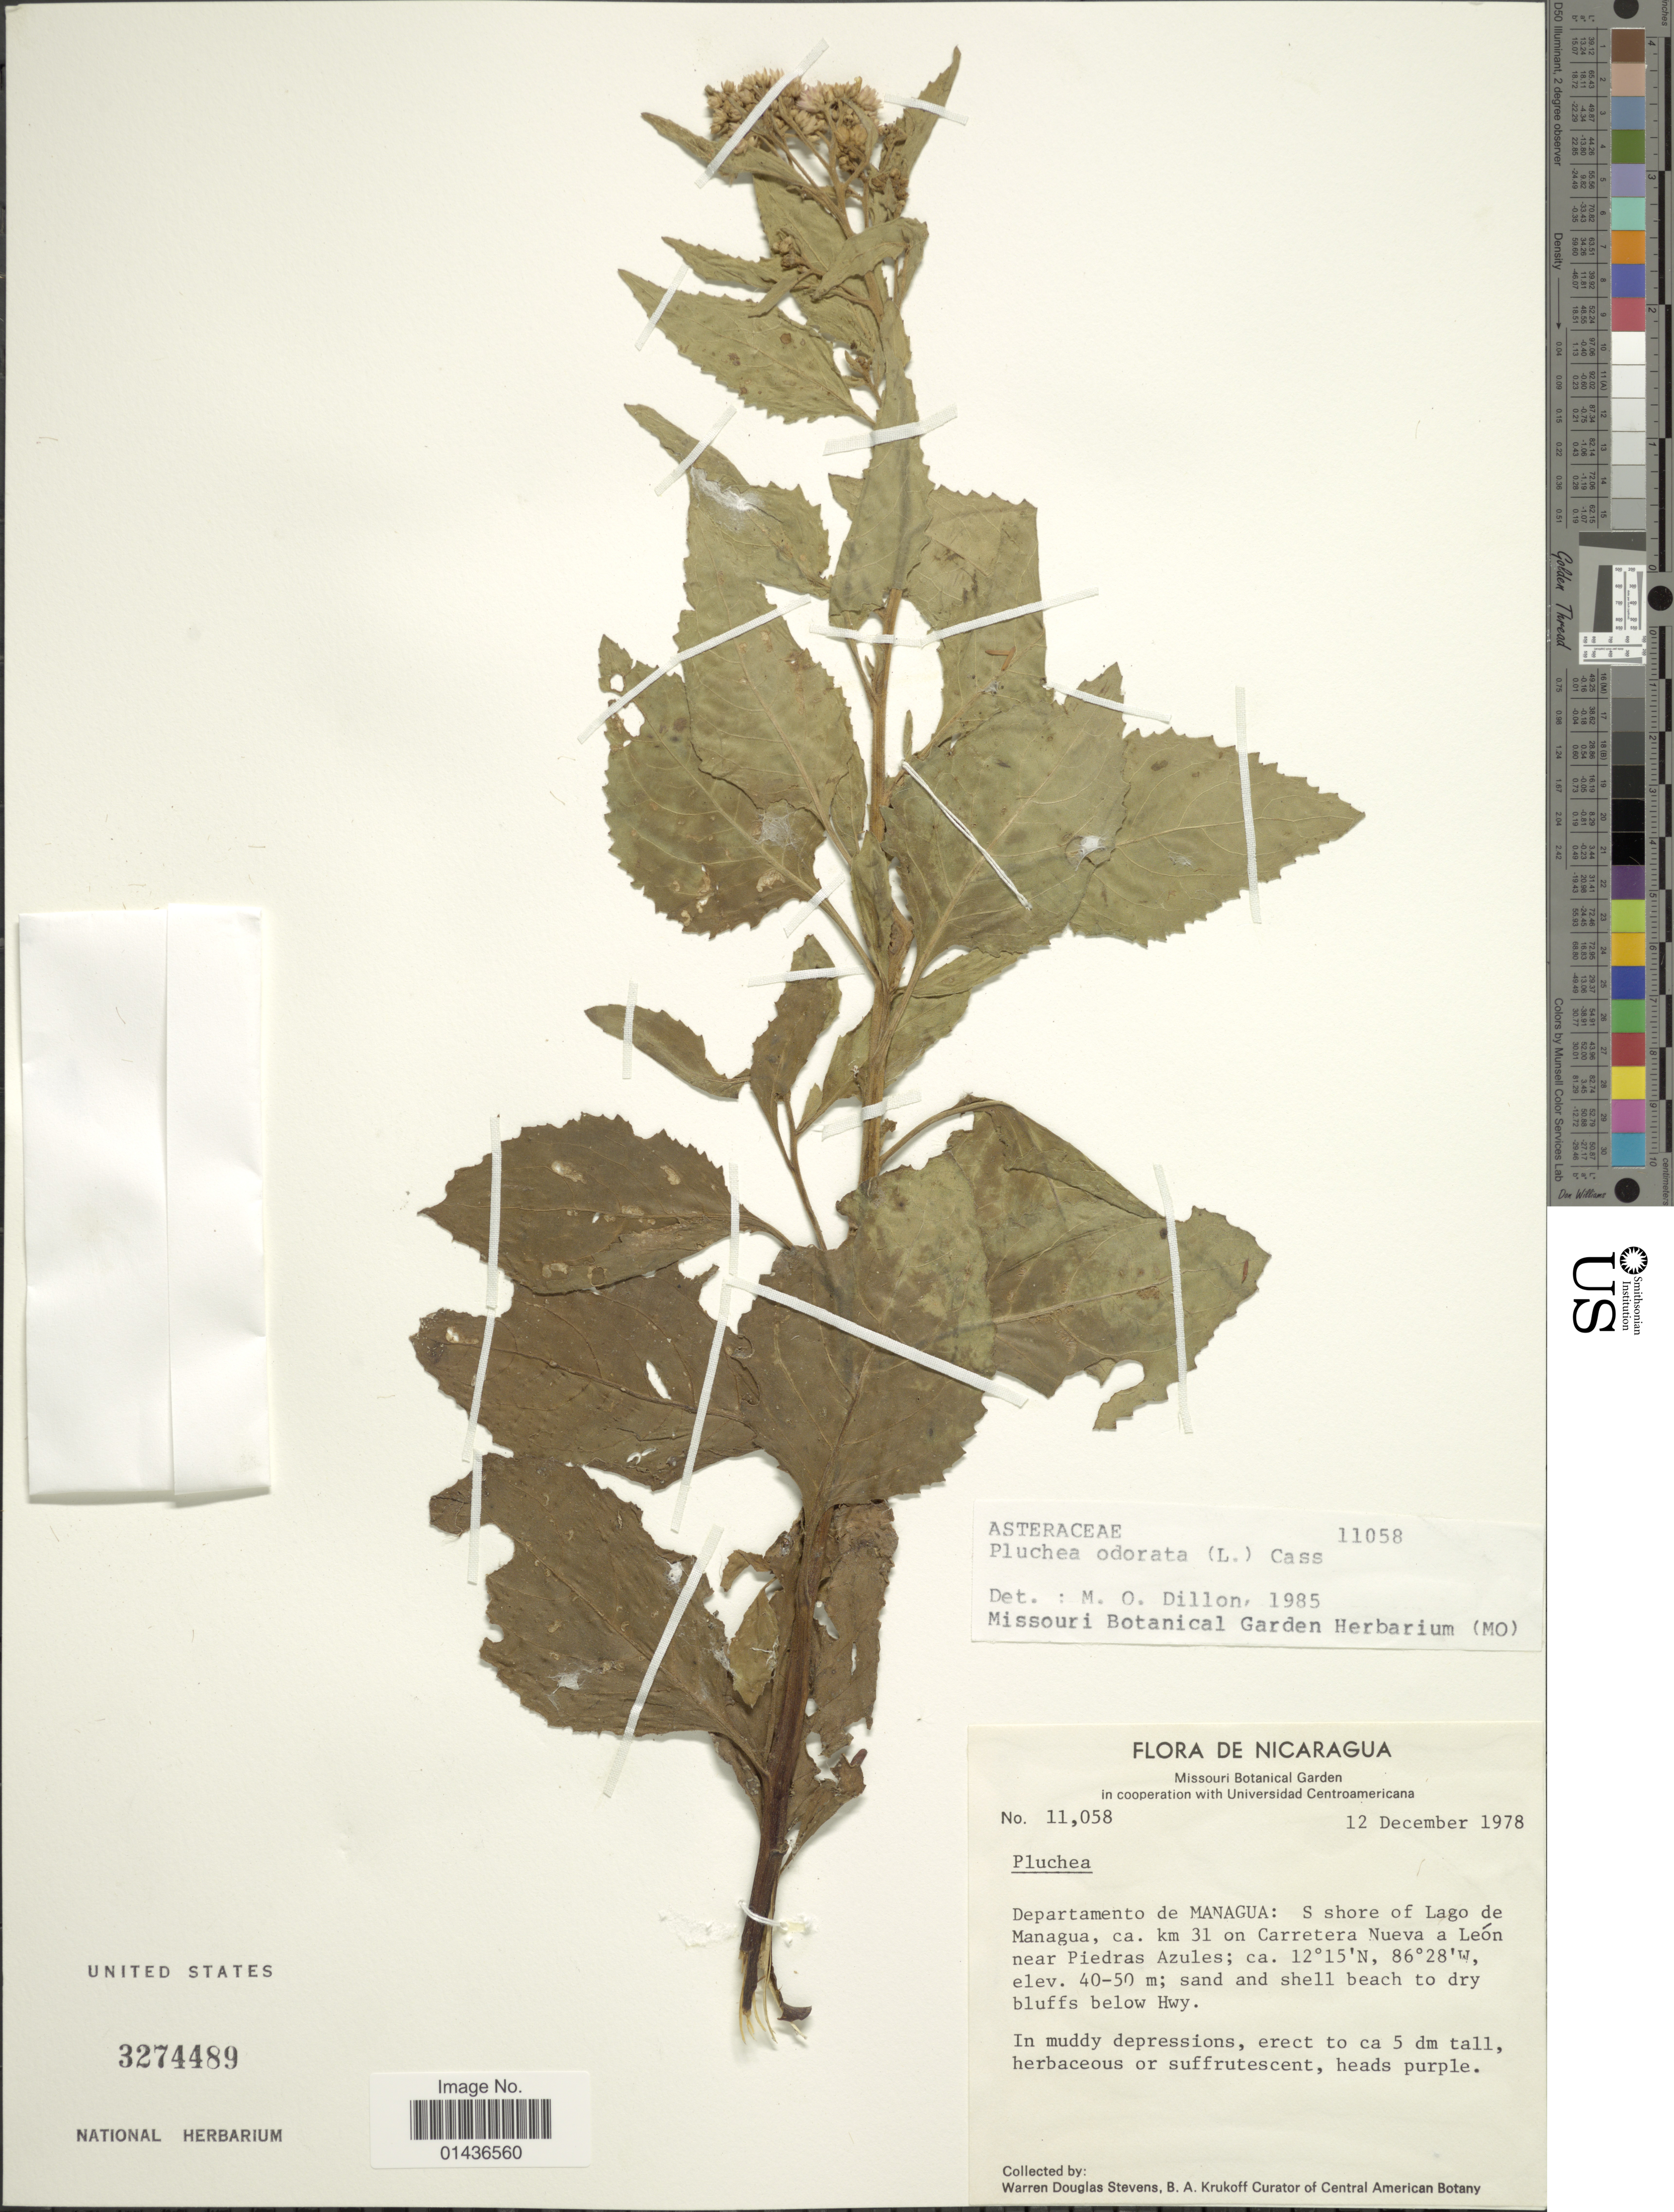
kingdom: Plantae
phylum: Tracheophyta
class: Magnoliopsida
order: Asterales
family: Asteraceae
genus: Pluchea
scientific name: Pluchea odorata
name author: (L.) Cass.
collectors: W. D. Stevens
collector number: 11058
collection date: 1978-12-12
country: Nicaragua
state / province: Managua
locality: S shore of Lago de Managua, ca km 31 on Carretera Nueva a Leon near Piedras Azules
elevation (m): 40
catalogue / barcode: US 3274489